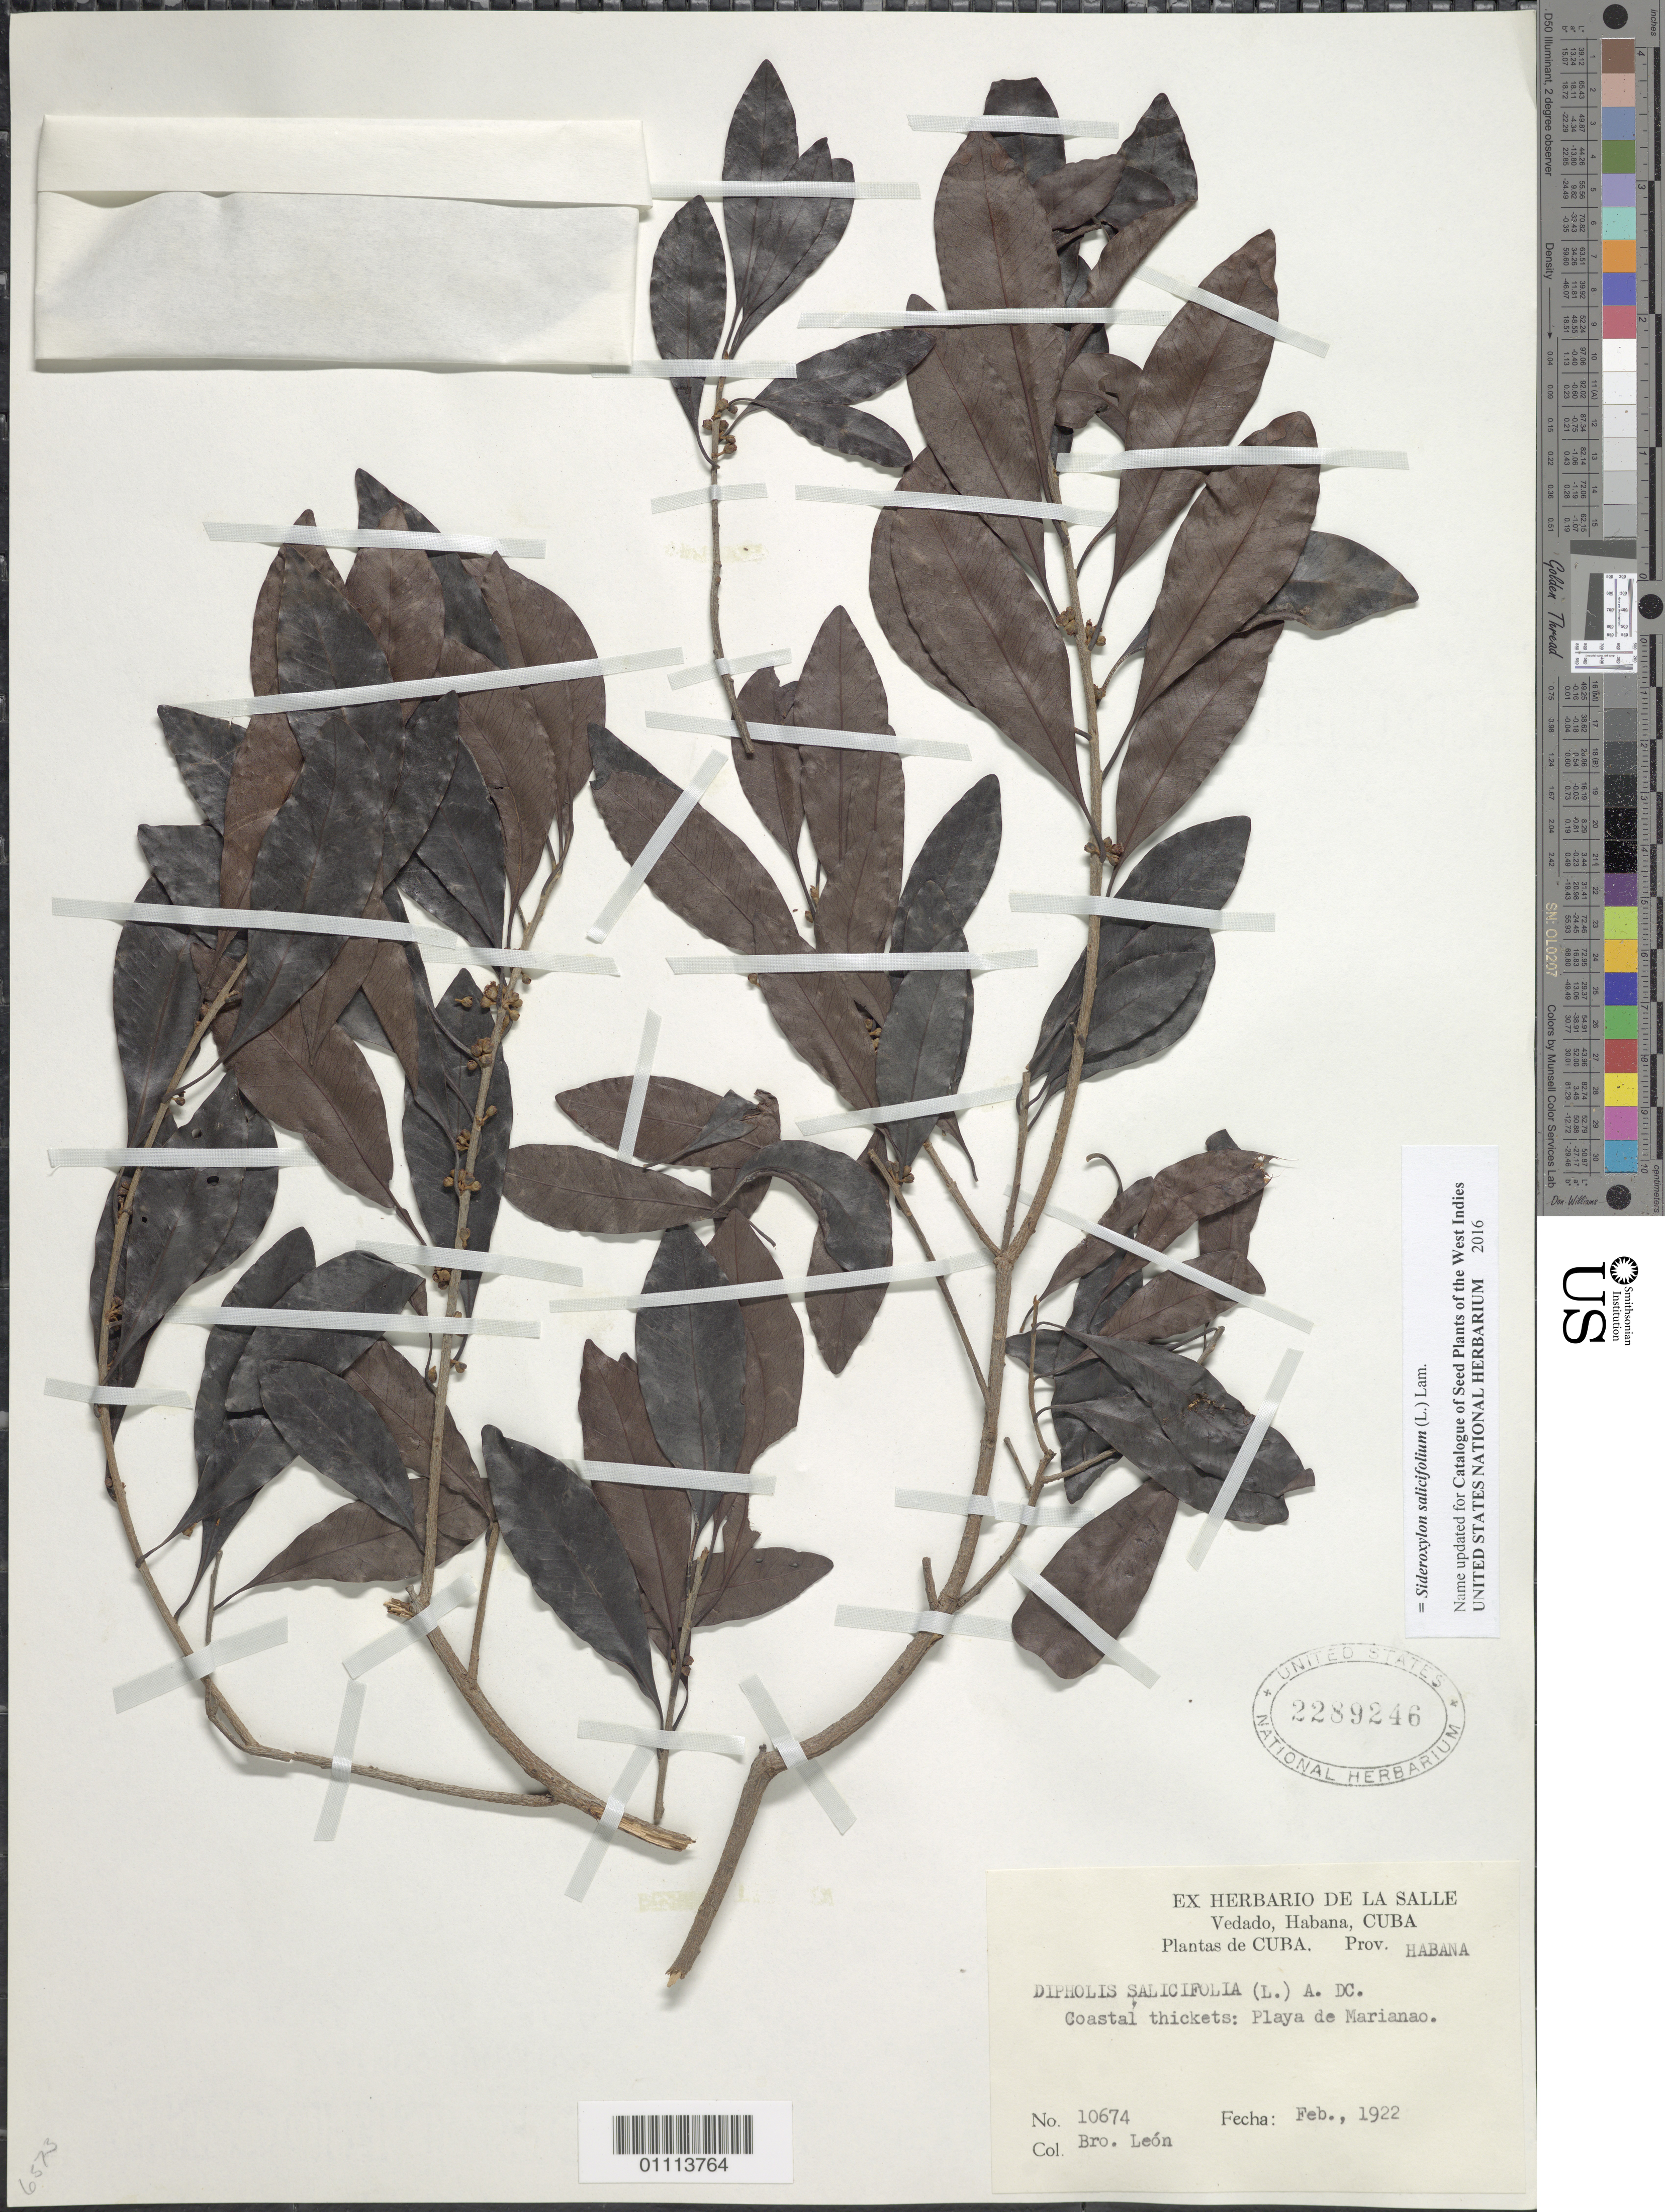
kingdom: Plantae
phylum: Tracheophyta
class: Magnoliopsida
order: Ericales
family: Sapotaceae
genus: Dipholis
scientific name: Dipholis salicifolia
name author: (L.) A. DC.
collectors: Bro. León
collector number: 10674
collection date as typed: Feb 1922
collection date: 1922-02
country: Cuba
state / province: La Habana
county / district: Municipio Playa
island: Cuba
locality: Playa de Marianao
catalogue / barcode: US 2289246